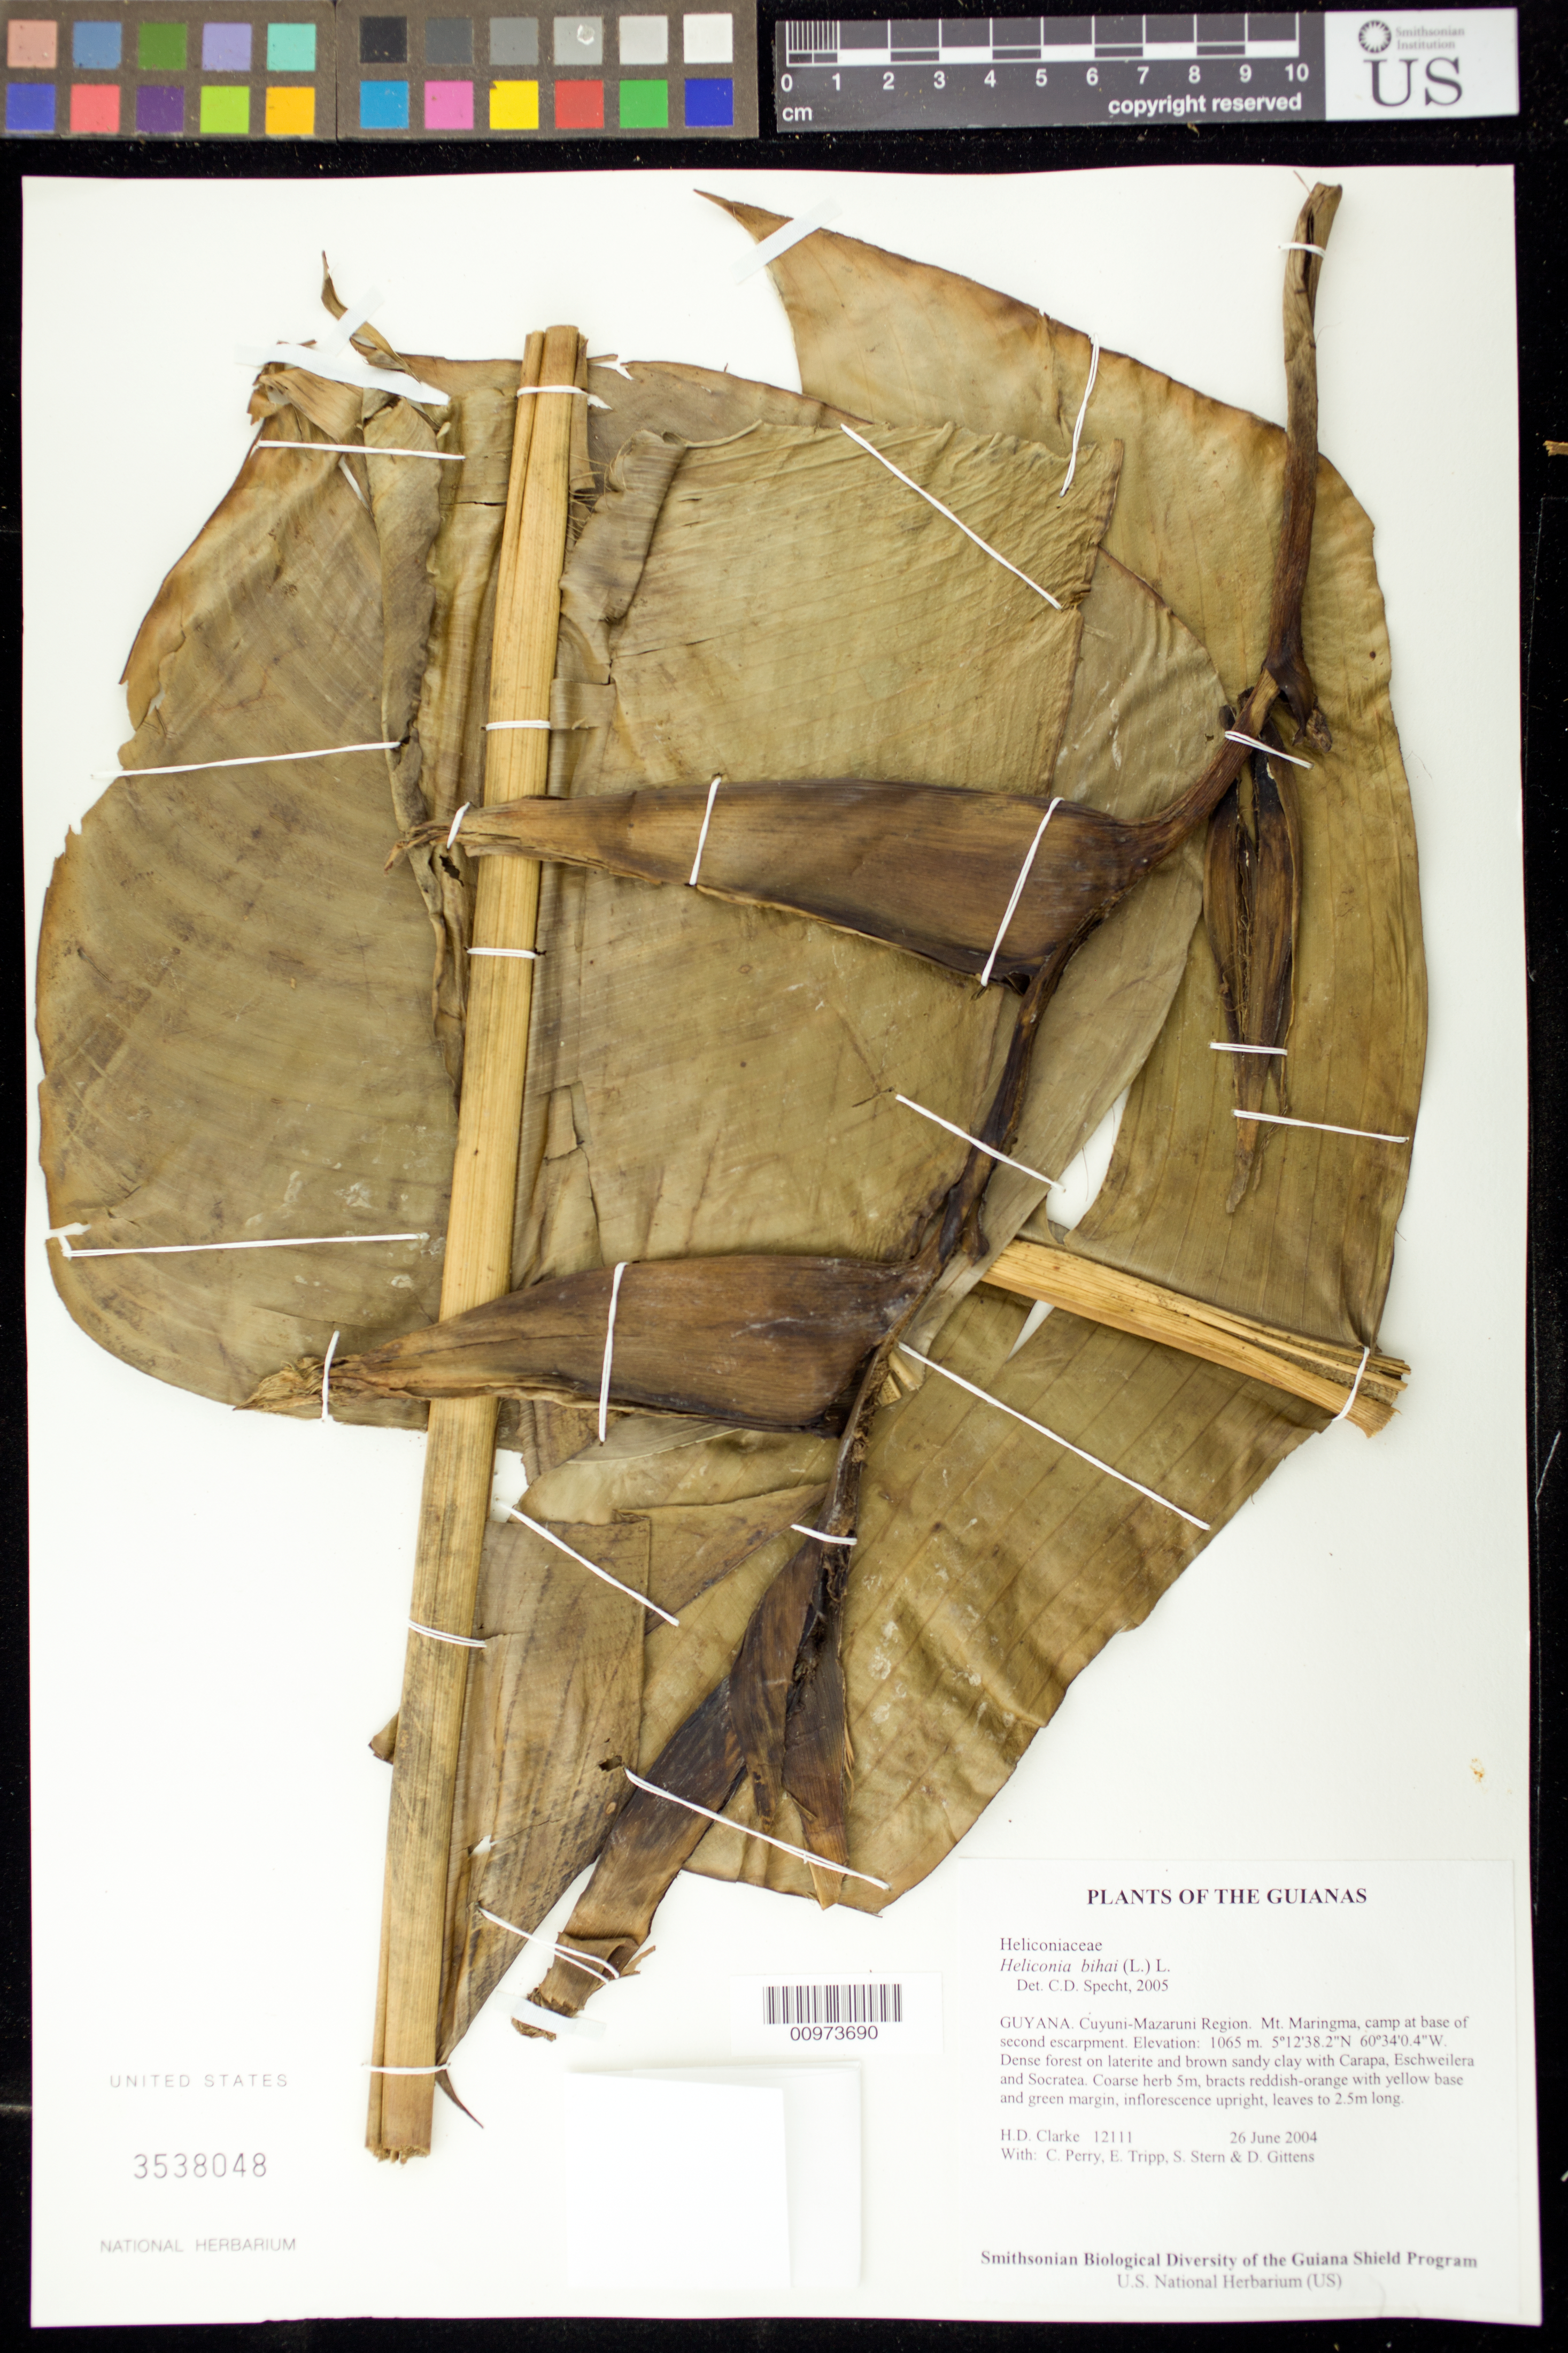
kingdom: Plantae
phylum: Tracheophyta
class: Liliopsida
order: Zingiberales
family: Heliconiaceae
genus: Heliconia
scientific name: Heliconia bihai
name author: (L.) L.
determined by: Specht, Chelsea D., University of California (UNITED STATES)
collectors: H. D. Clarke, C. Perry, E. Tripp, S. R. Stern & D. Gittens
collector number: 12111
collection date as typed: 26 June 2004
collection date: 2004-06-26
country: Guyana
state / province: Cuyuni-Mazaruni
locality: Mt. Maringma, camp at base of second escarpment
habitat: Dense forest on laterite and brown sandy clay with Carapa, Eschweilera and Socratea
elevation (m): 1065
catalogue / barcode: US 3538048